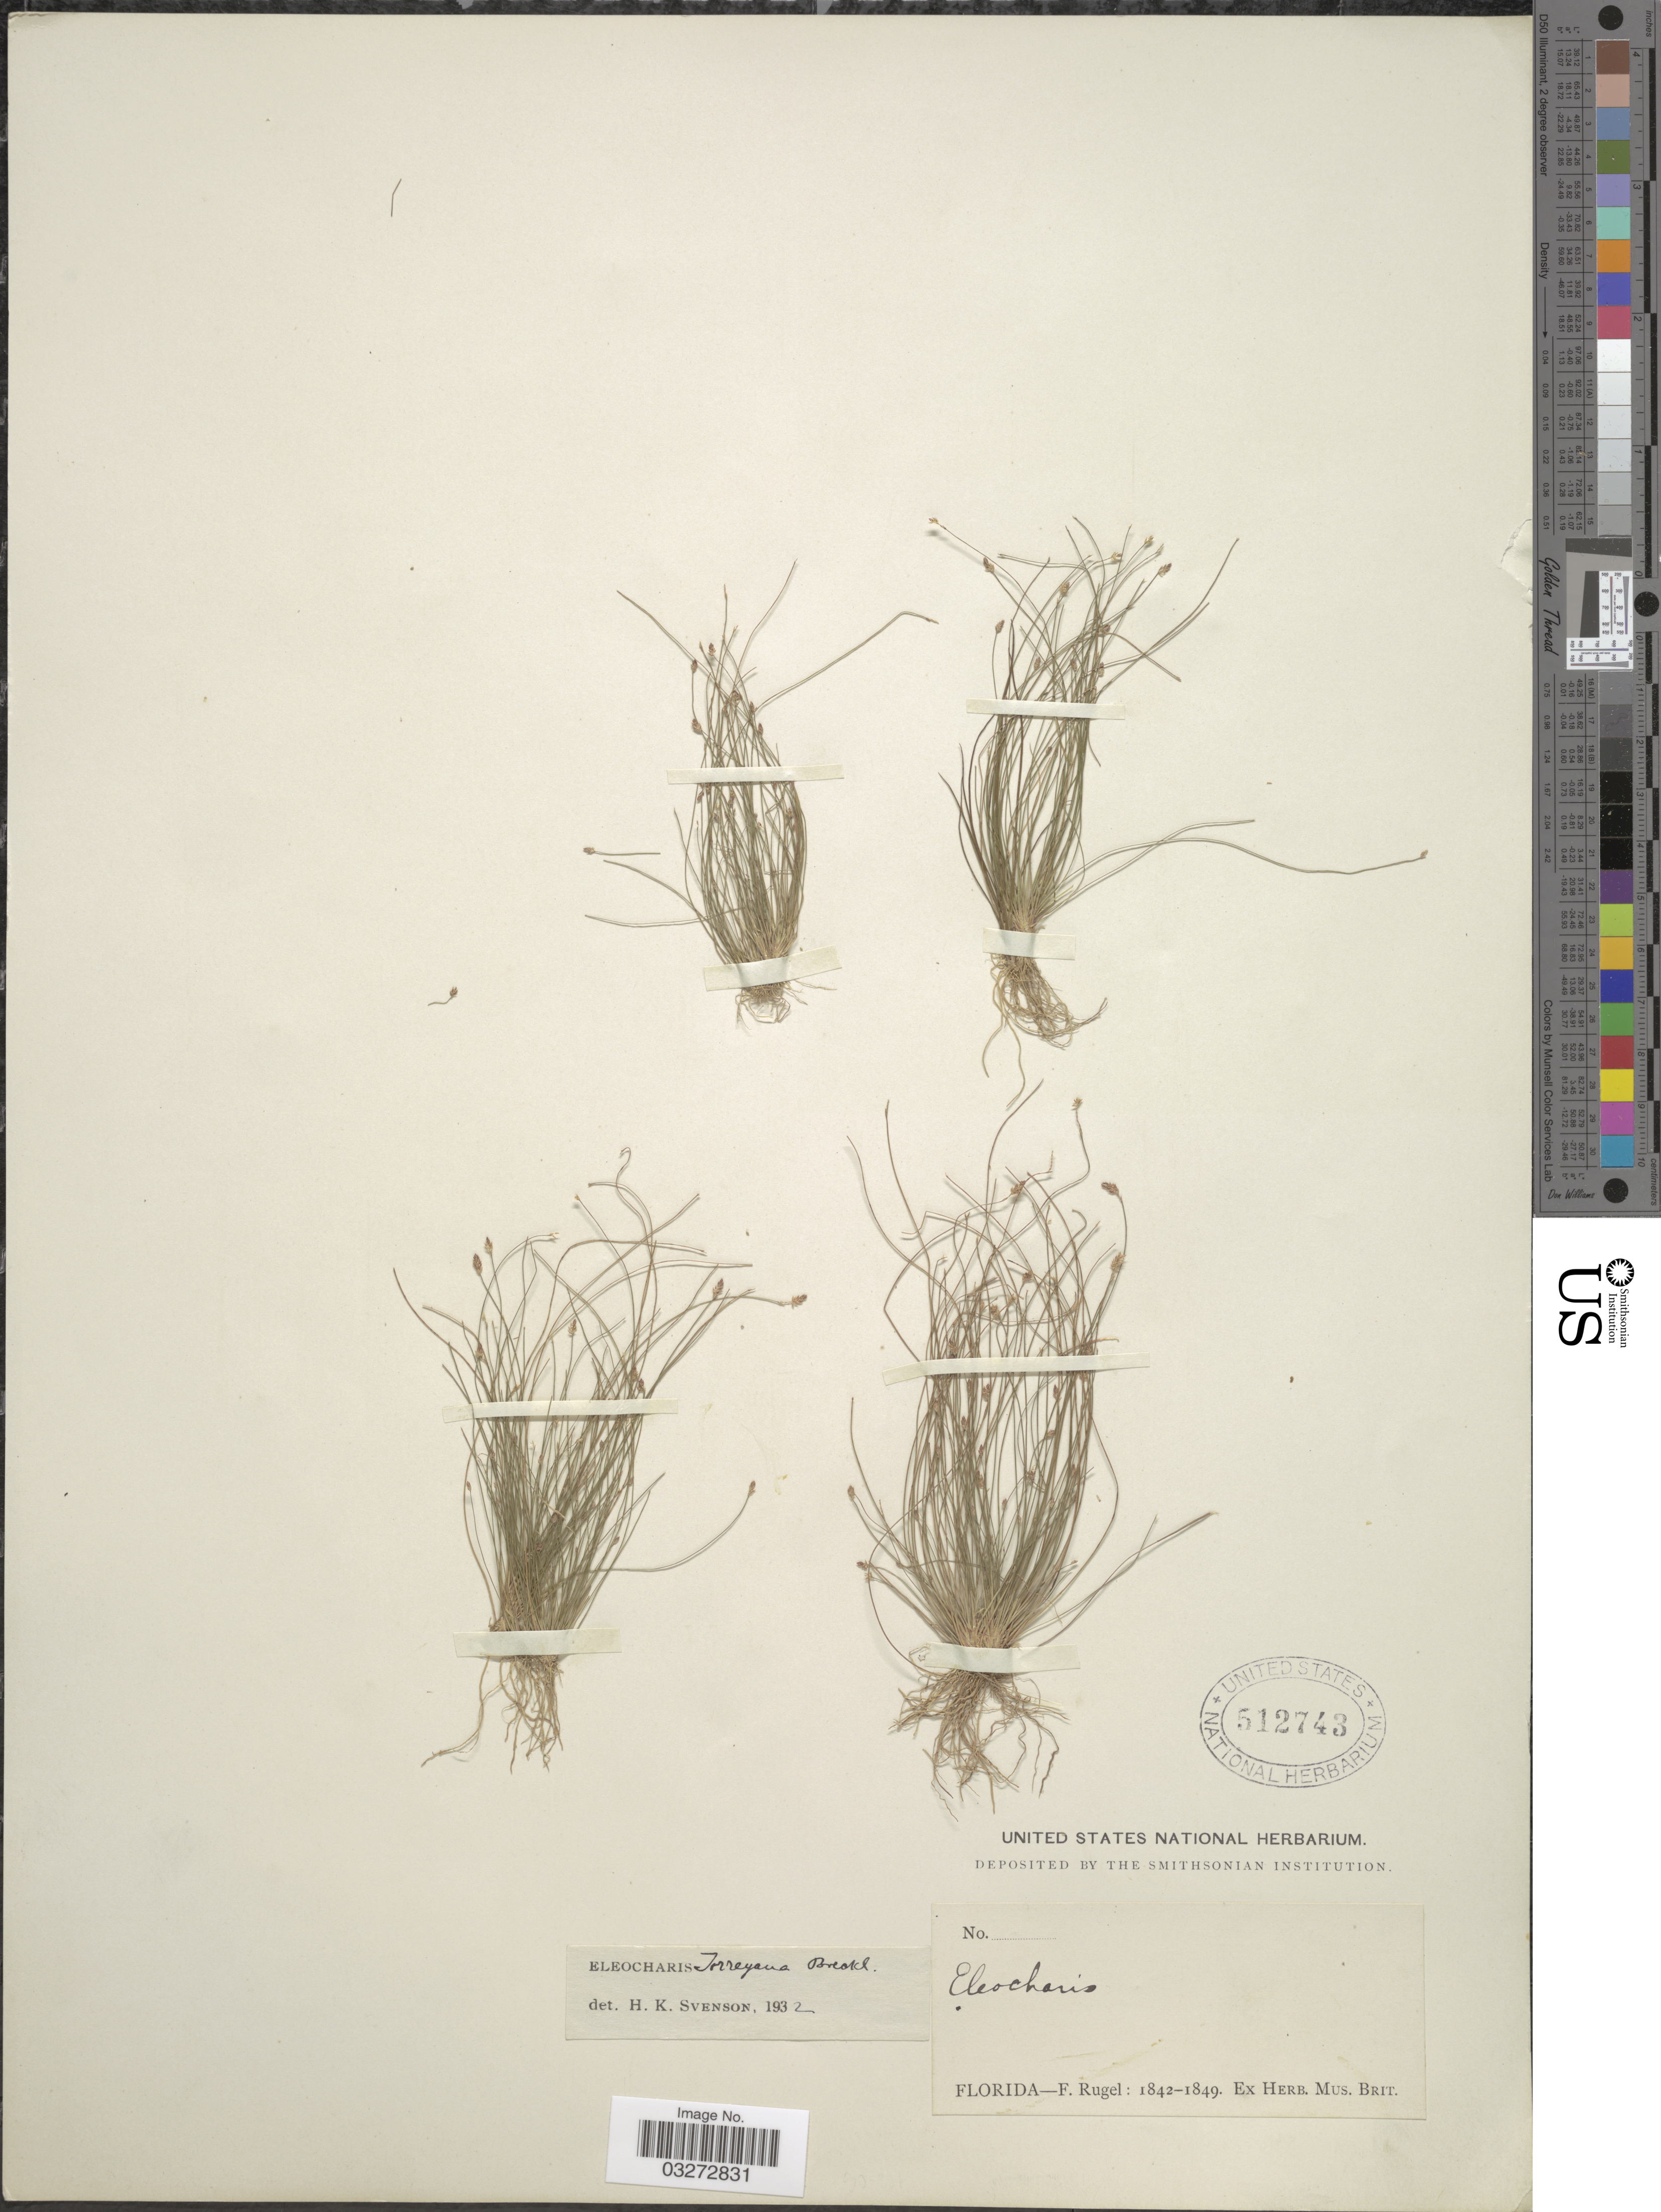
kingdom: Plantae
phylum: Tracheophyta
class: Liliopsida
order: Poales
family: Cyperaceae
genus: Eleocharis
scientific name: Eleocharis microcarpa var. filiculmis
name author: Torr.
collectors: F. Rugel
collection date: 1842/1849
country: United States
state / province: Florida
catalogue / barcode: US 512743